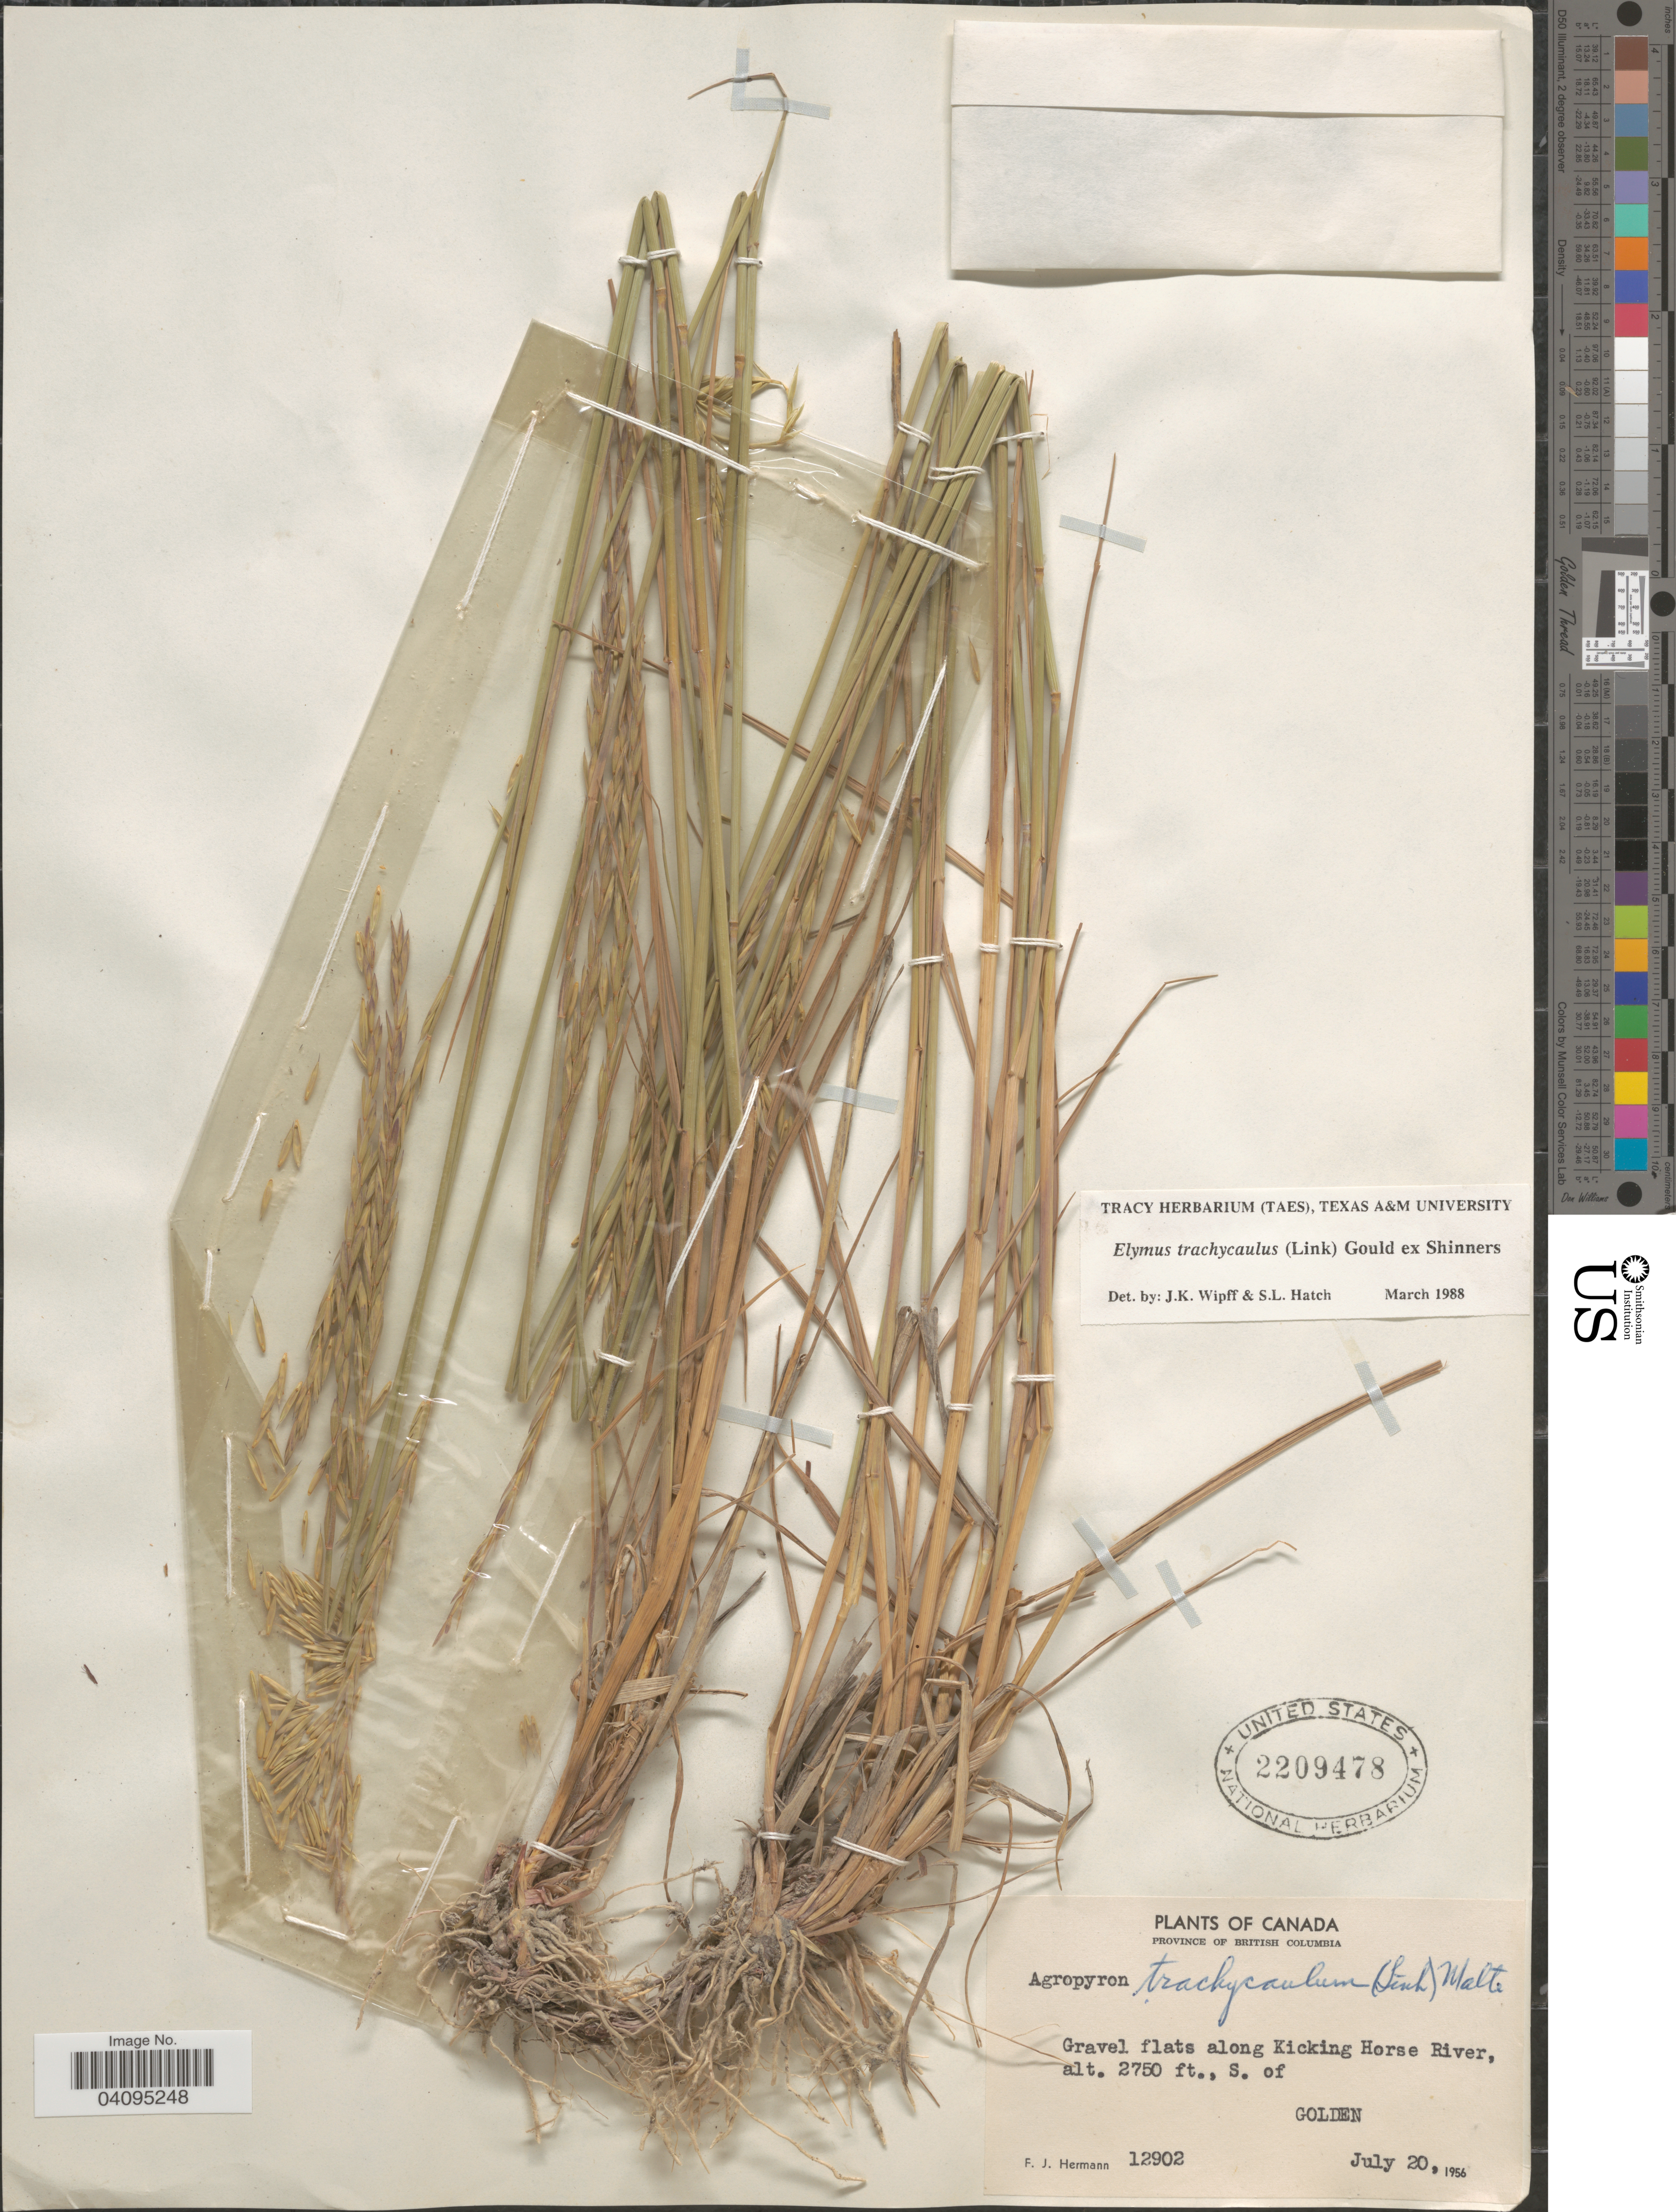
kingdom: Plantae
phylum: Tracheophyta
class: Liliopsida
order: Poales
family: Poaceae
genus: Elymus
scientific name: Elymus trachycaulus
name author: (Link) Gould ex Shinners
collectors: F. J. Hermann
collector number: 12902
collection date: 1956-07-20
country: Canada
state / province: British Columbia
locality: Gravel flats along Kicking Horse River, S. of Golden.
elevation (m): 838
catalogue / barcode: US 2209478